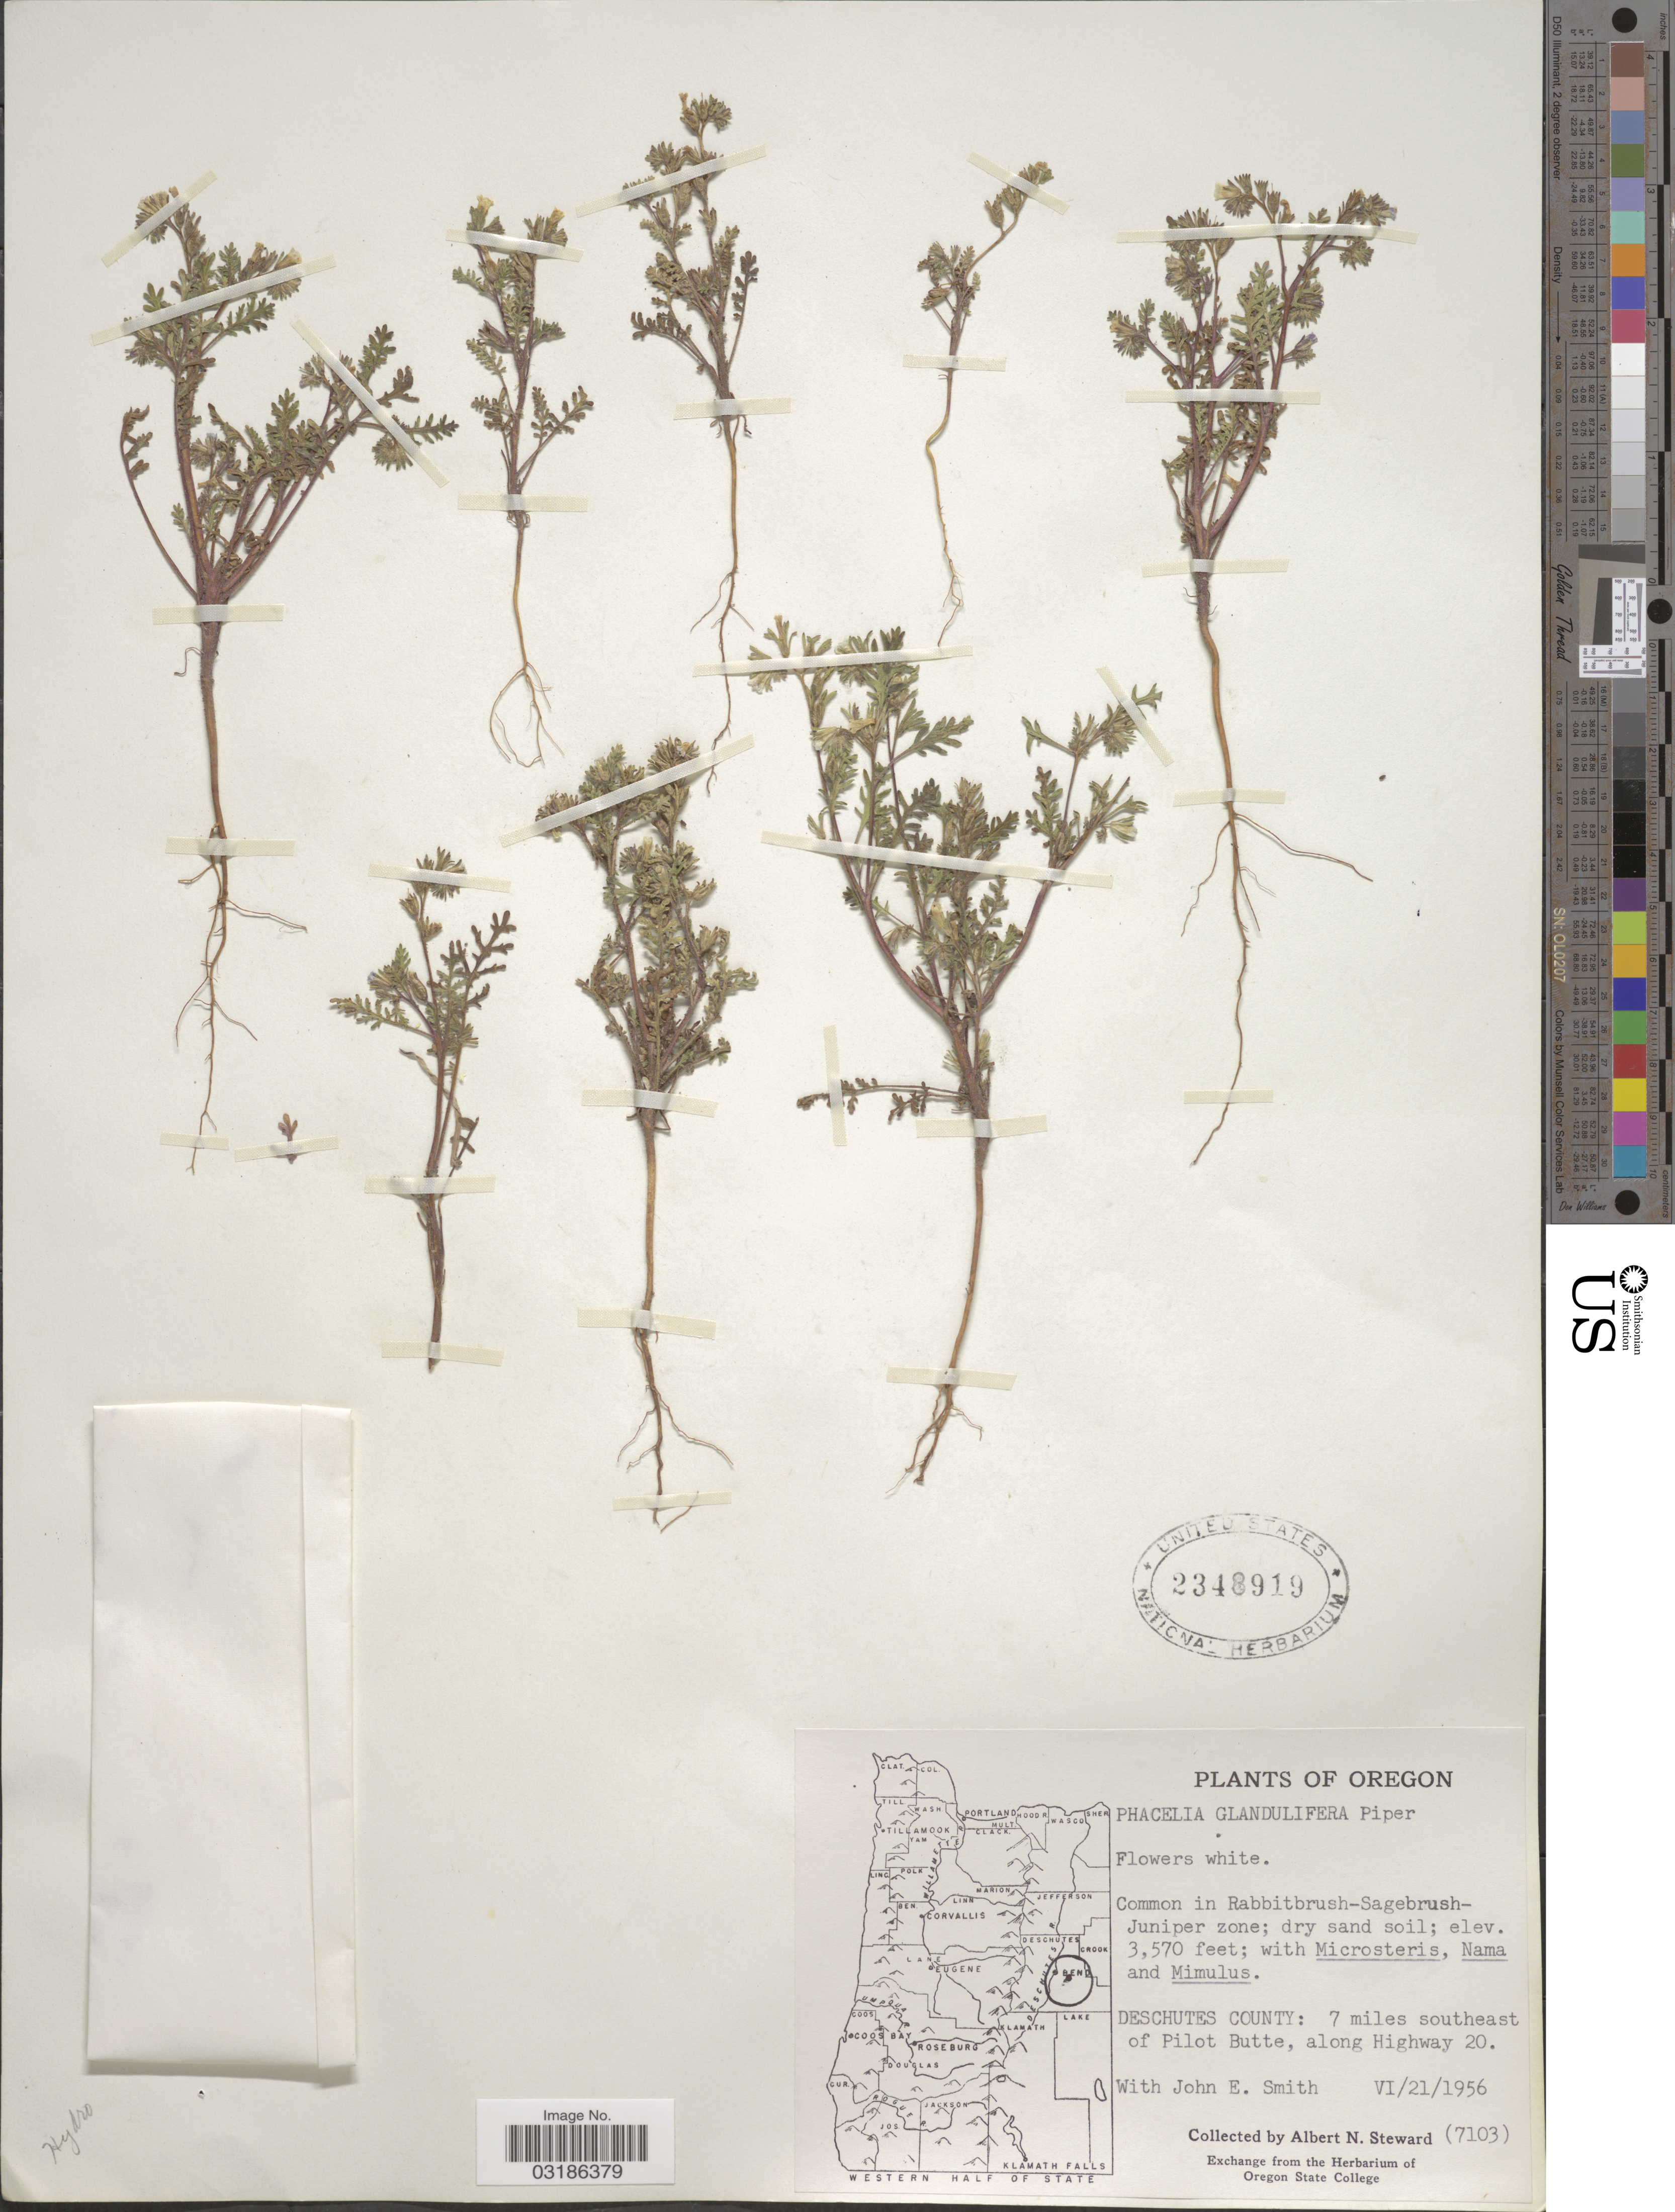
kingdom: Plantae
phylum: Tracheophyta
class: Magnoliopsida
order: Boraginales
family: Hydrophyllaceae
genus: Phacelia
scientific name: Phacelia glandulifera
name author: Piper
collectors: A. N. Steward & J. Smith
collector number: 7103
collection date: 1956-06-21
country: United States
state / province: Oregon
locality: Deschutes County: 7 miles southeast of Pilot Butte, along Highway 20.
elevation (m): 1088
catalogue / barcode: US 2348919